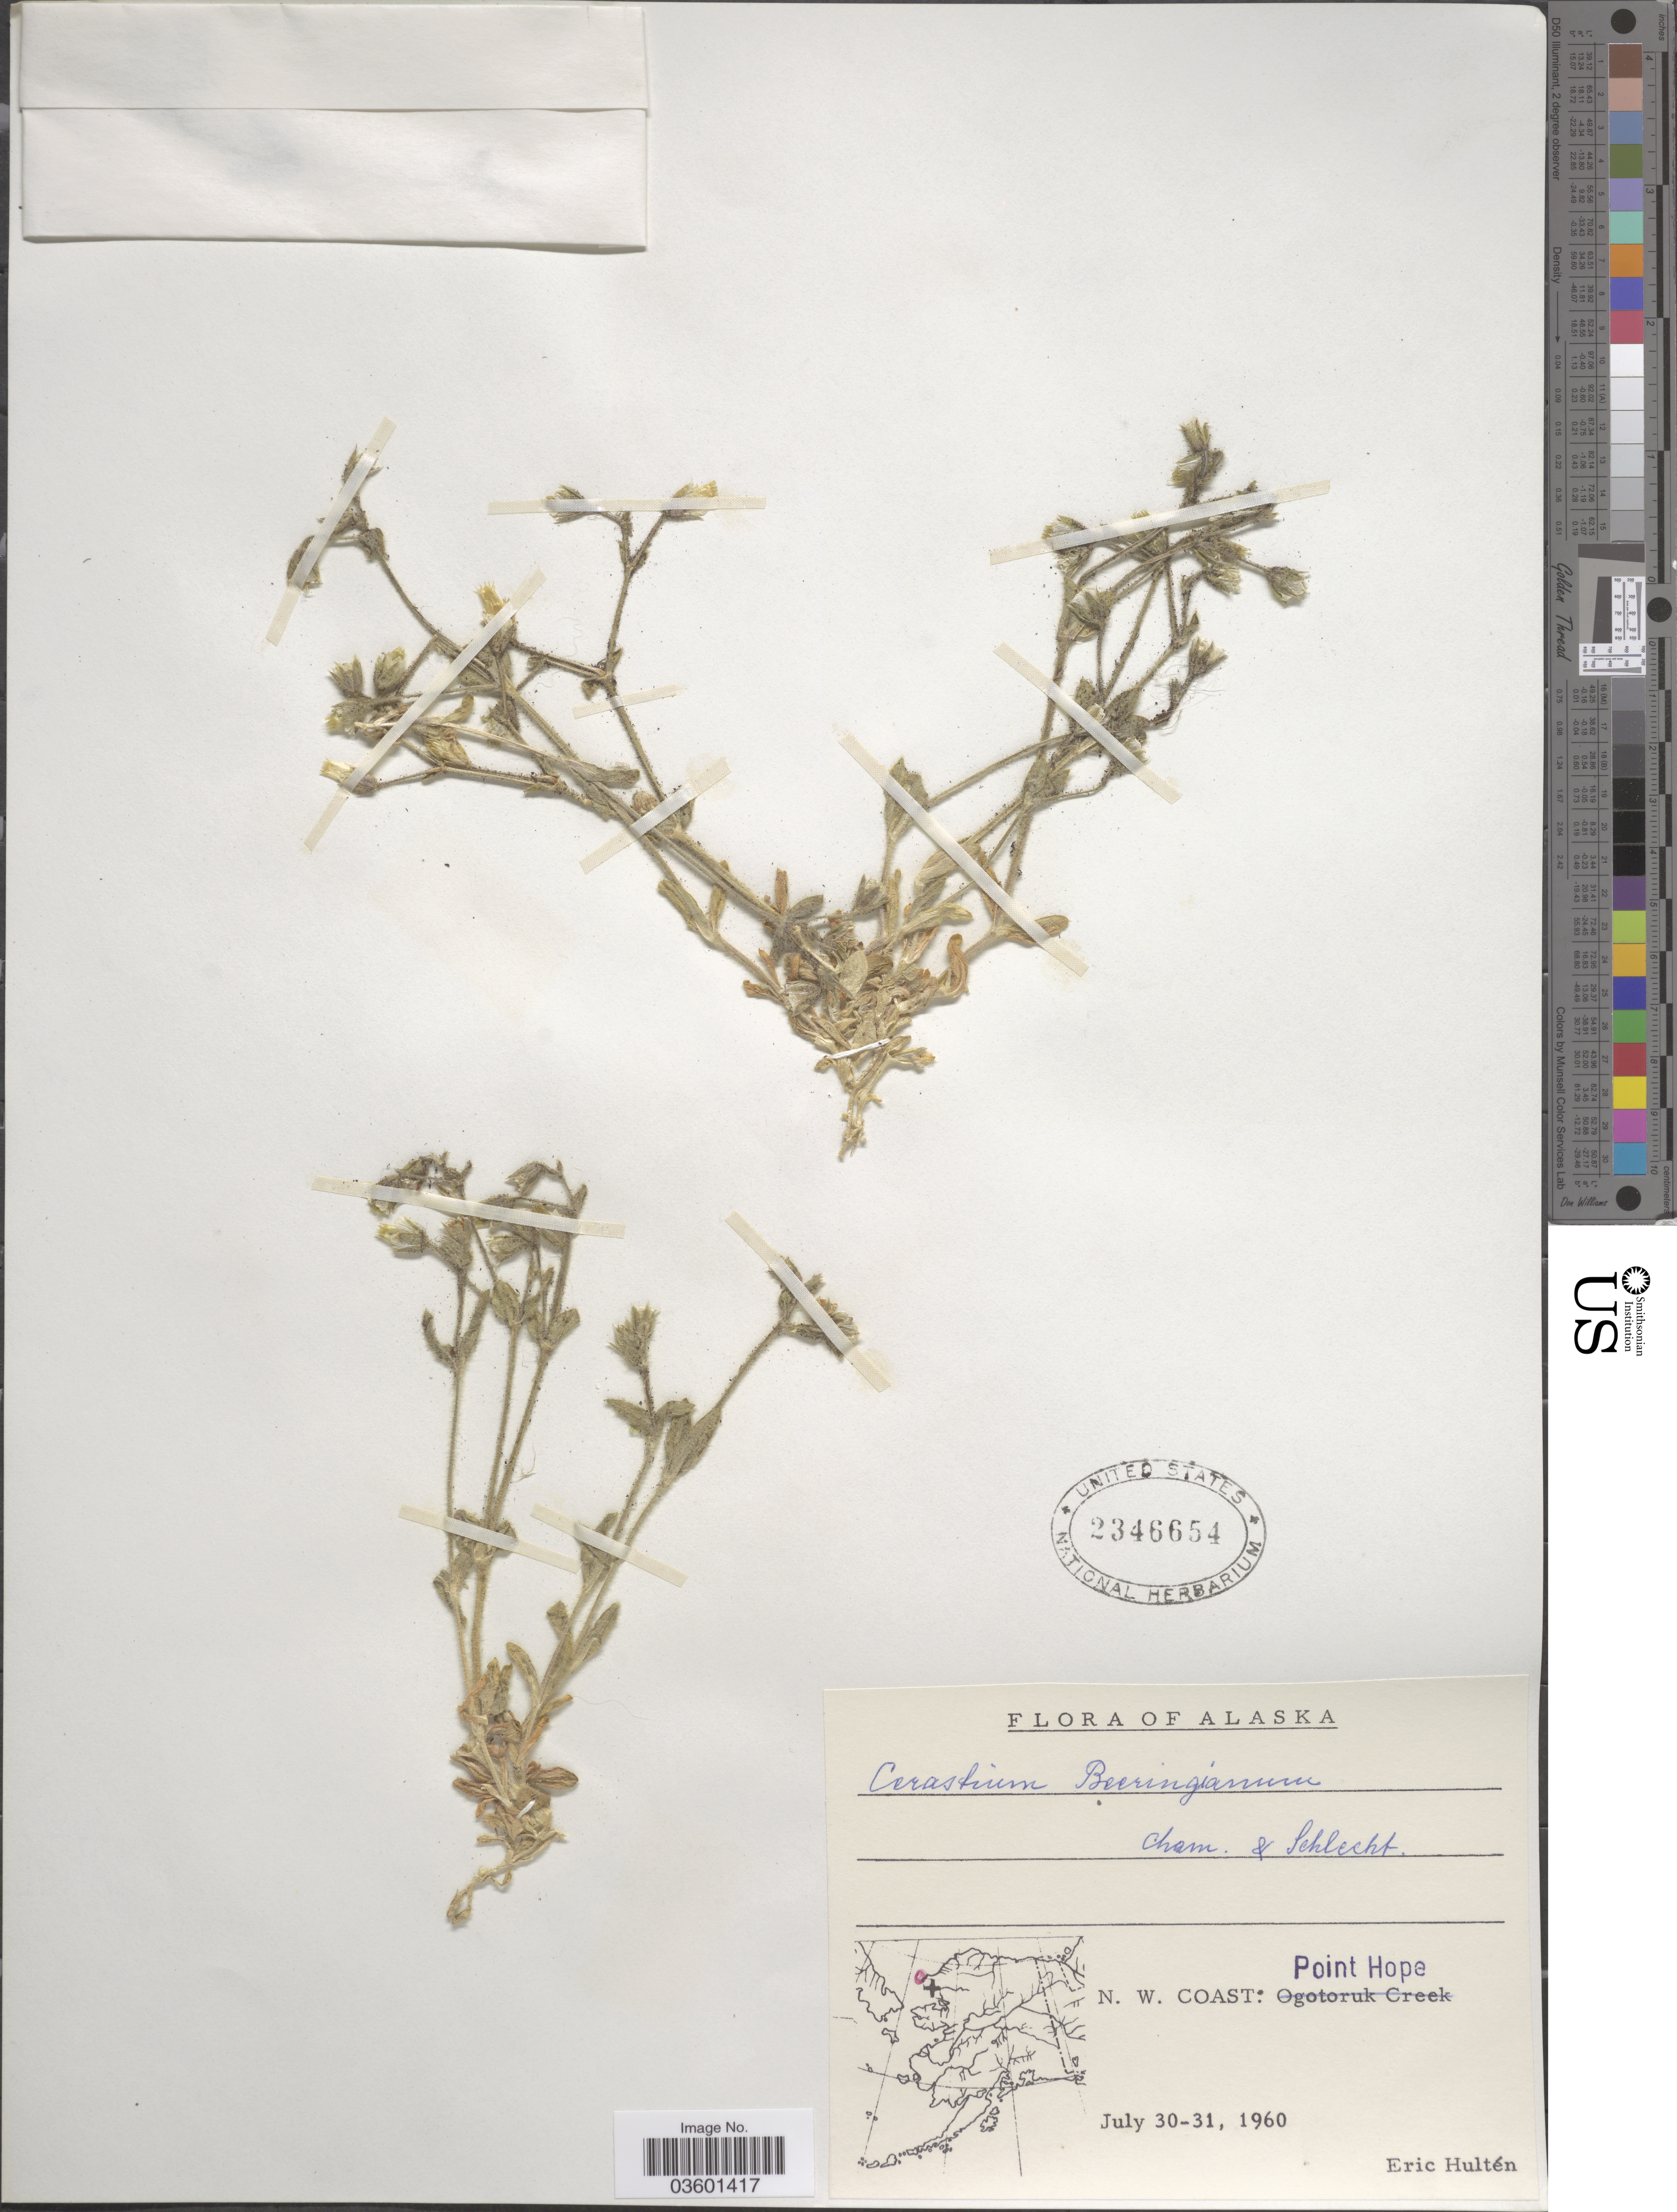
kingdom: Plantae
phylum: Tracheophyta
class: Magnoliopsida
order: Caryophyllales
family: Caryophyllaceae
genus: Cerastium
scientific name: Cerastium beeringianum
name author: Cham. & Schltdl.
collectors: E. G. Hultén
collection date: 1960-07-30/1960-07-31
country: United States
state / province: Alaska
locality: N. W. Coast: Point Hope.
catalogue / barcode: US 2346654